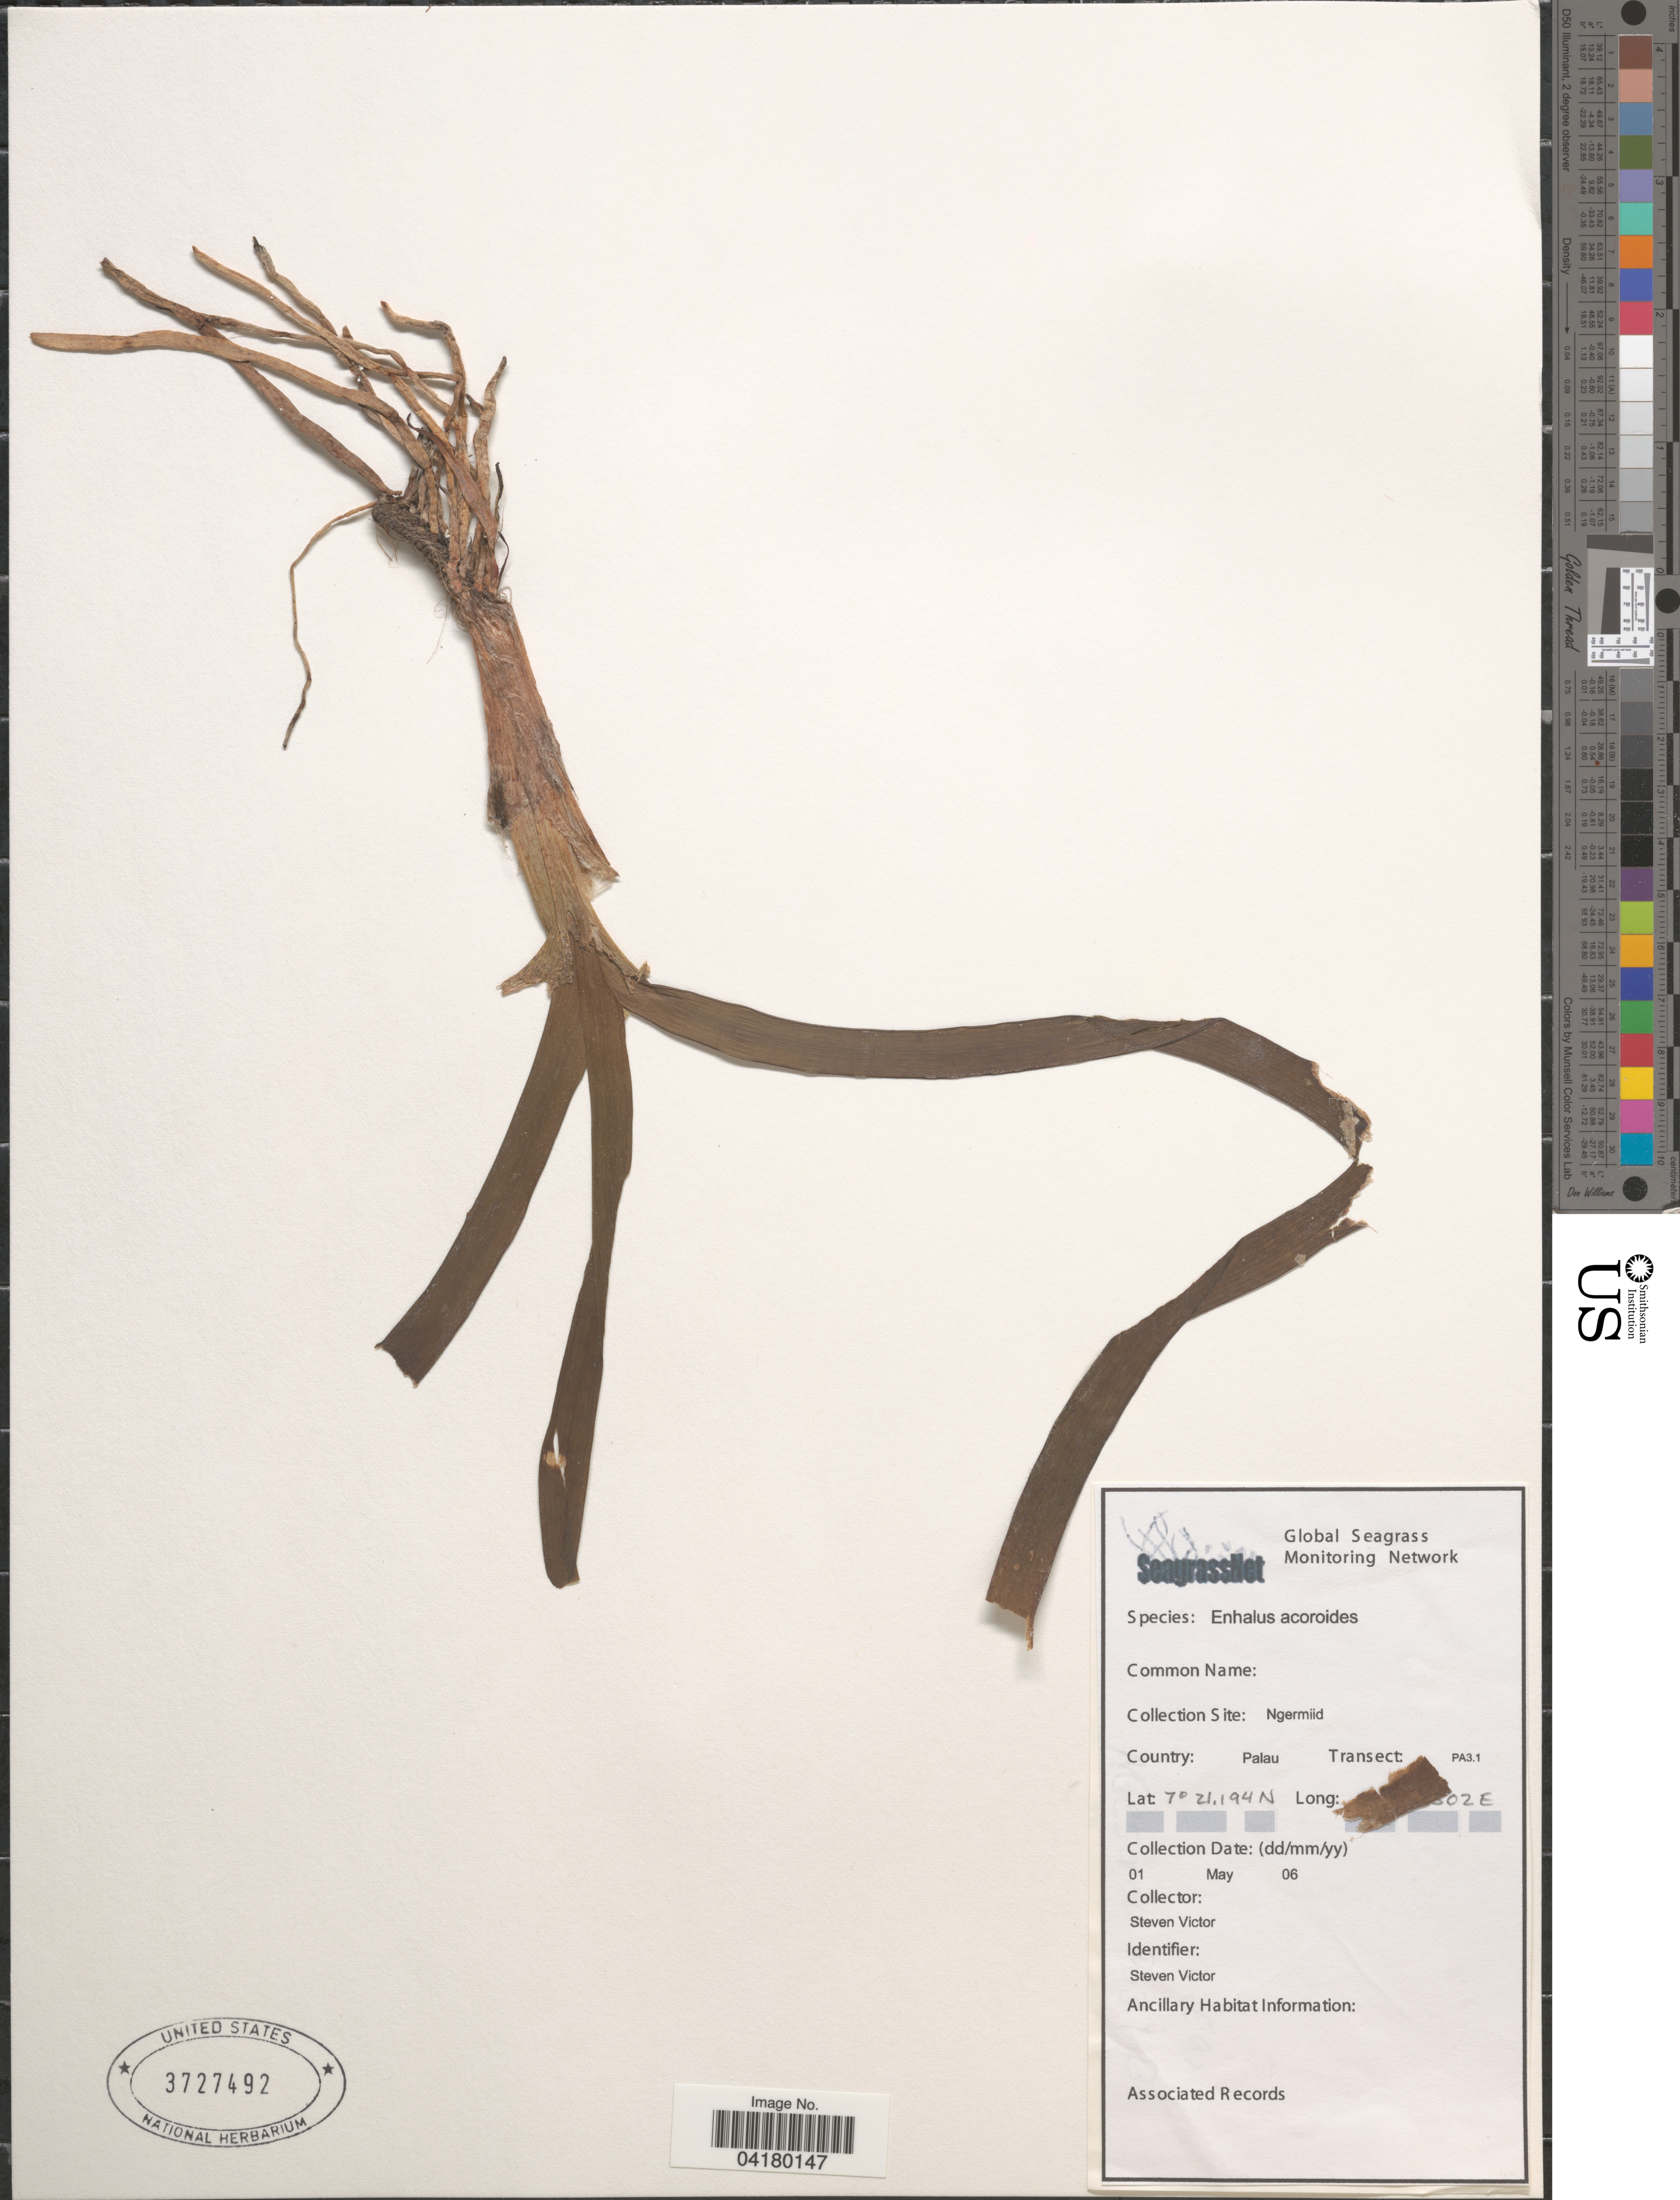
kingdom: Plantae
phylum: Tracheophyta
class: Liliopsida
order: Alismatales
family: Hydrocharitaceae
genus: Enhalus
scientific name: Enhalus acoroides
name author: (L. f.) Royle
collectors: S. Victor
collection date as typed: Transcribed d/m/y: 1/5/6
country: Palau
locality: Collection Site: Ngermiid. Country: Palau. Transect: PA3.1.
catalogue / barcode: US 3727492